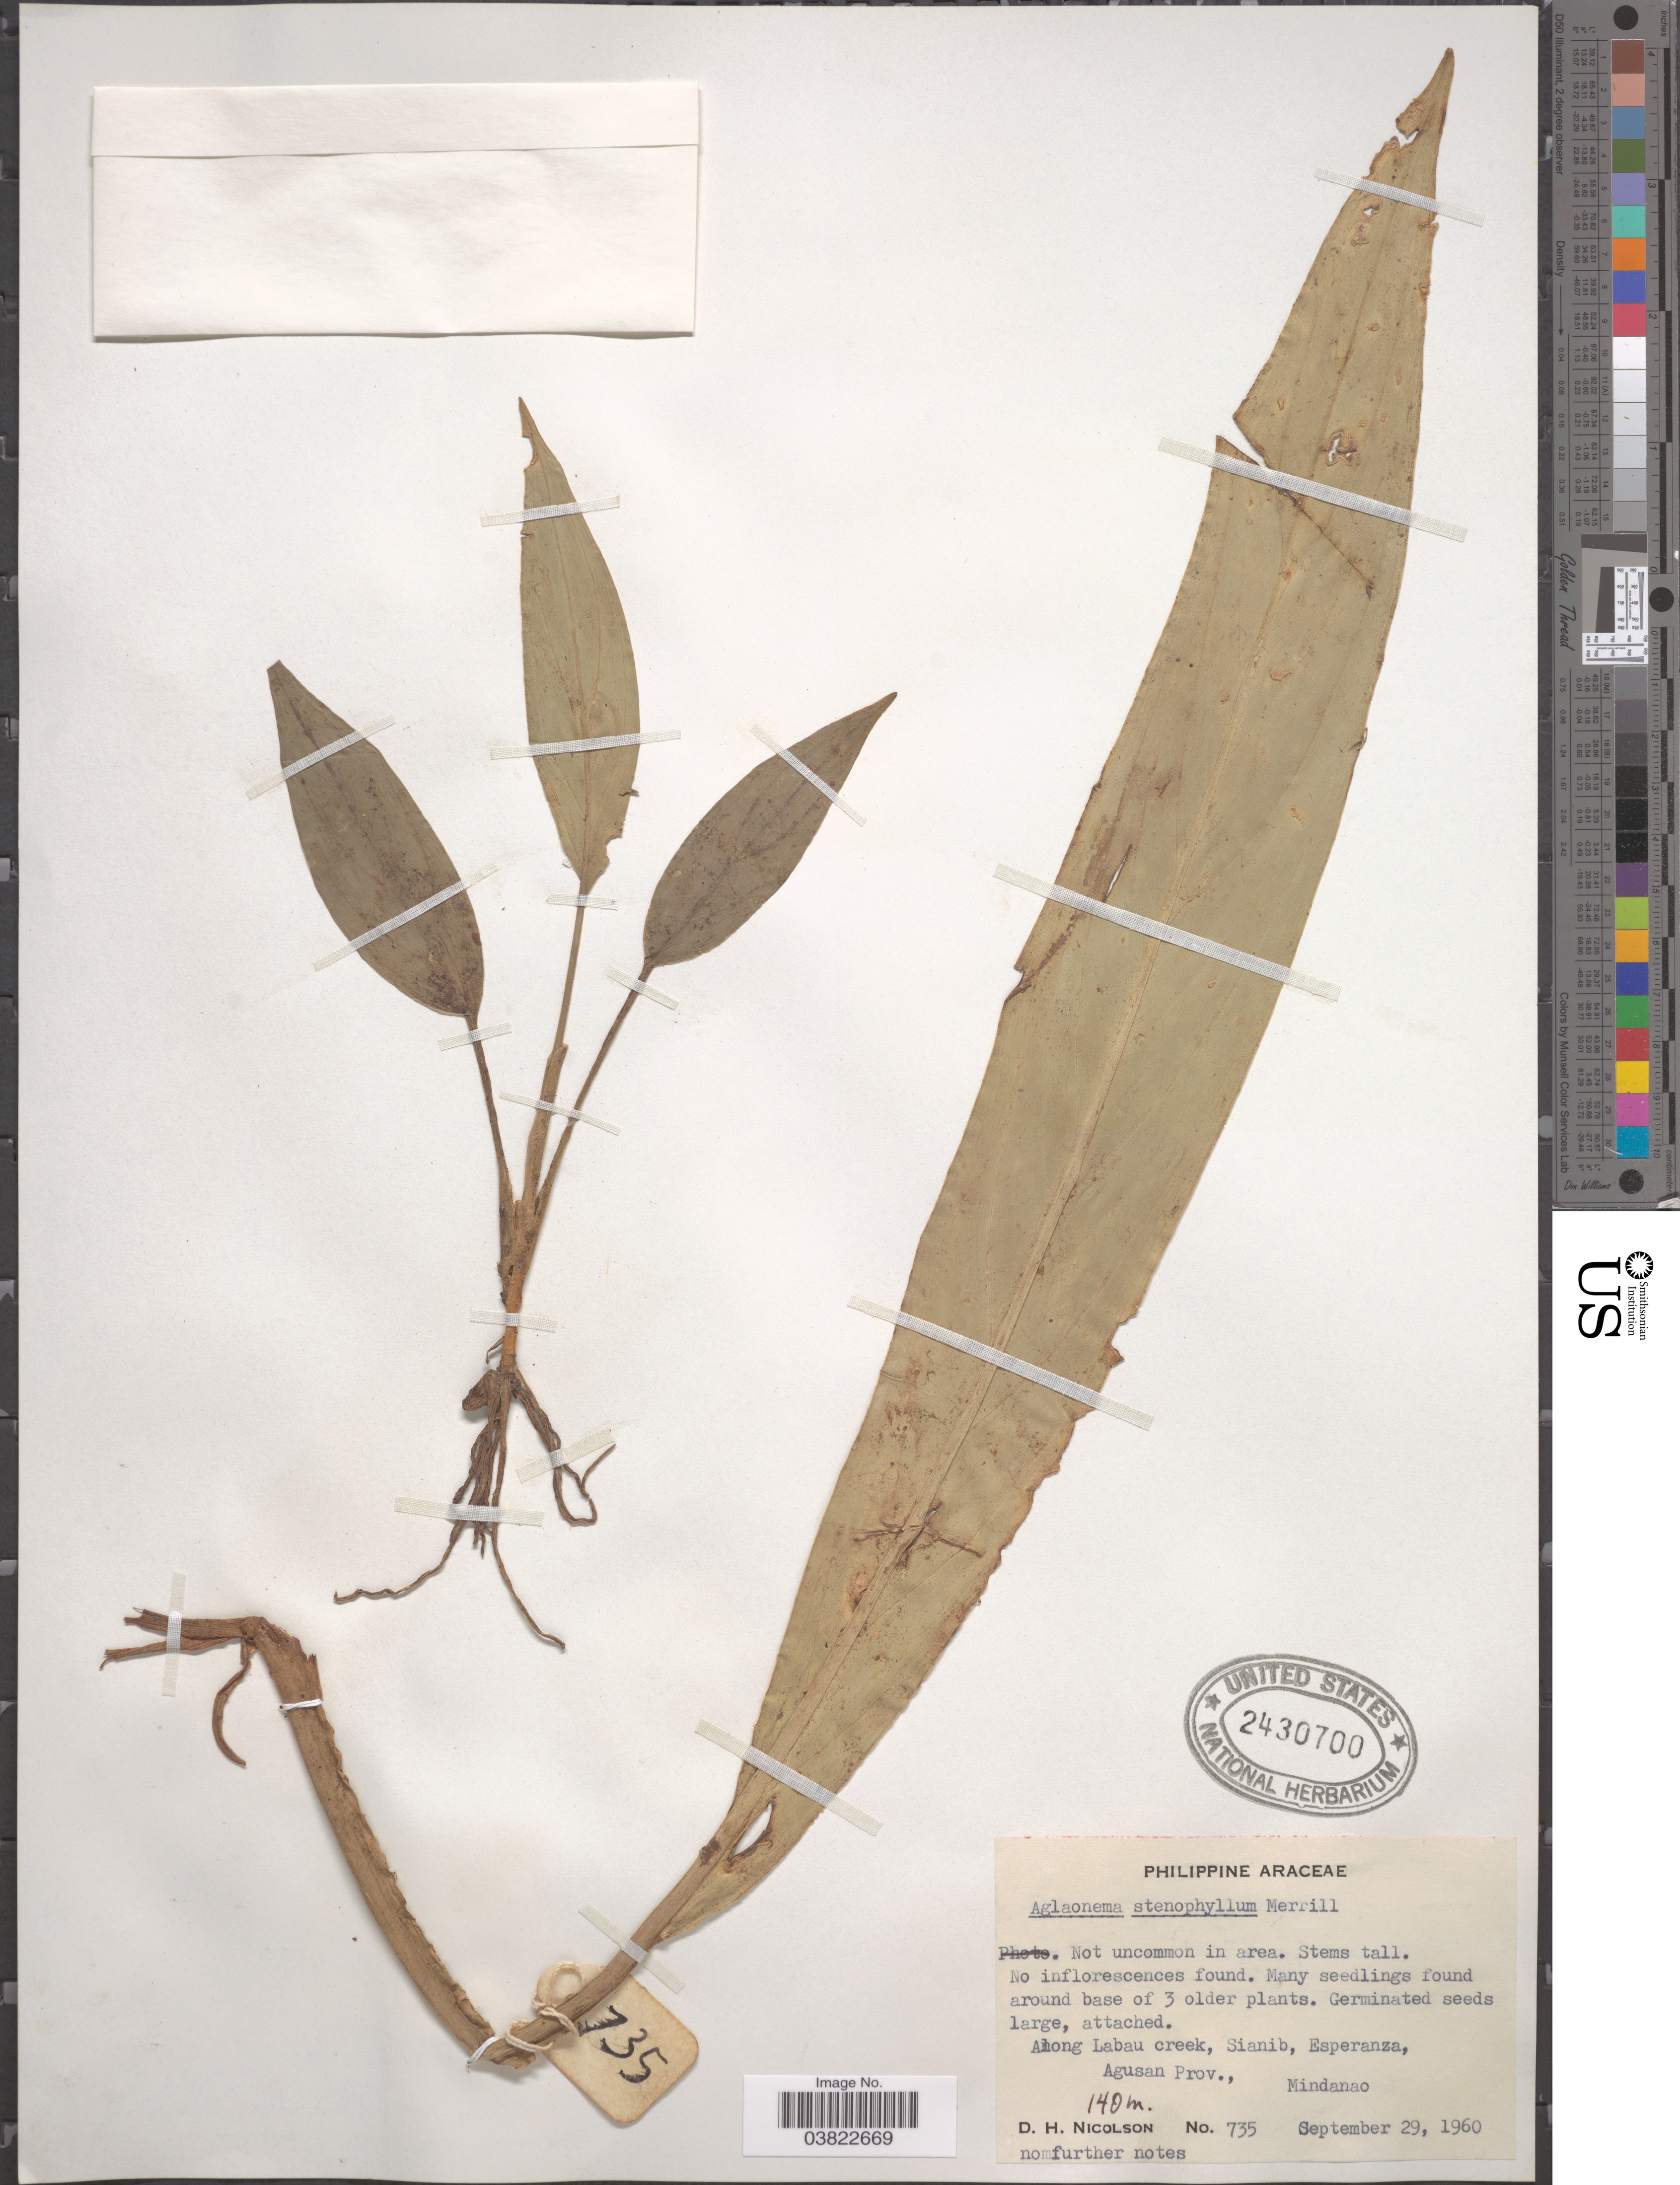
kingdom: Plantae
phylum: Tracheophyta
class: Liliopsida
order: Alismatales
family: Araceae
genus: Aglaonema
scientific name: Aglaonema stenophyllum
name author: Merr.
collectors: D. H. Nicolson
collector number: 735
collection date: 1960-09-29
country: Philippines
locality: Along Labau creek, Sianib, Esperanza, Agusan Prov., Mindanao.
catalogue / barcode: US 2430700